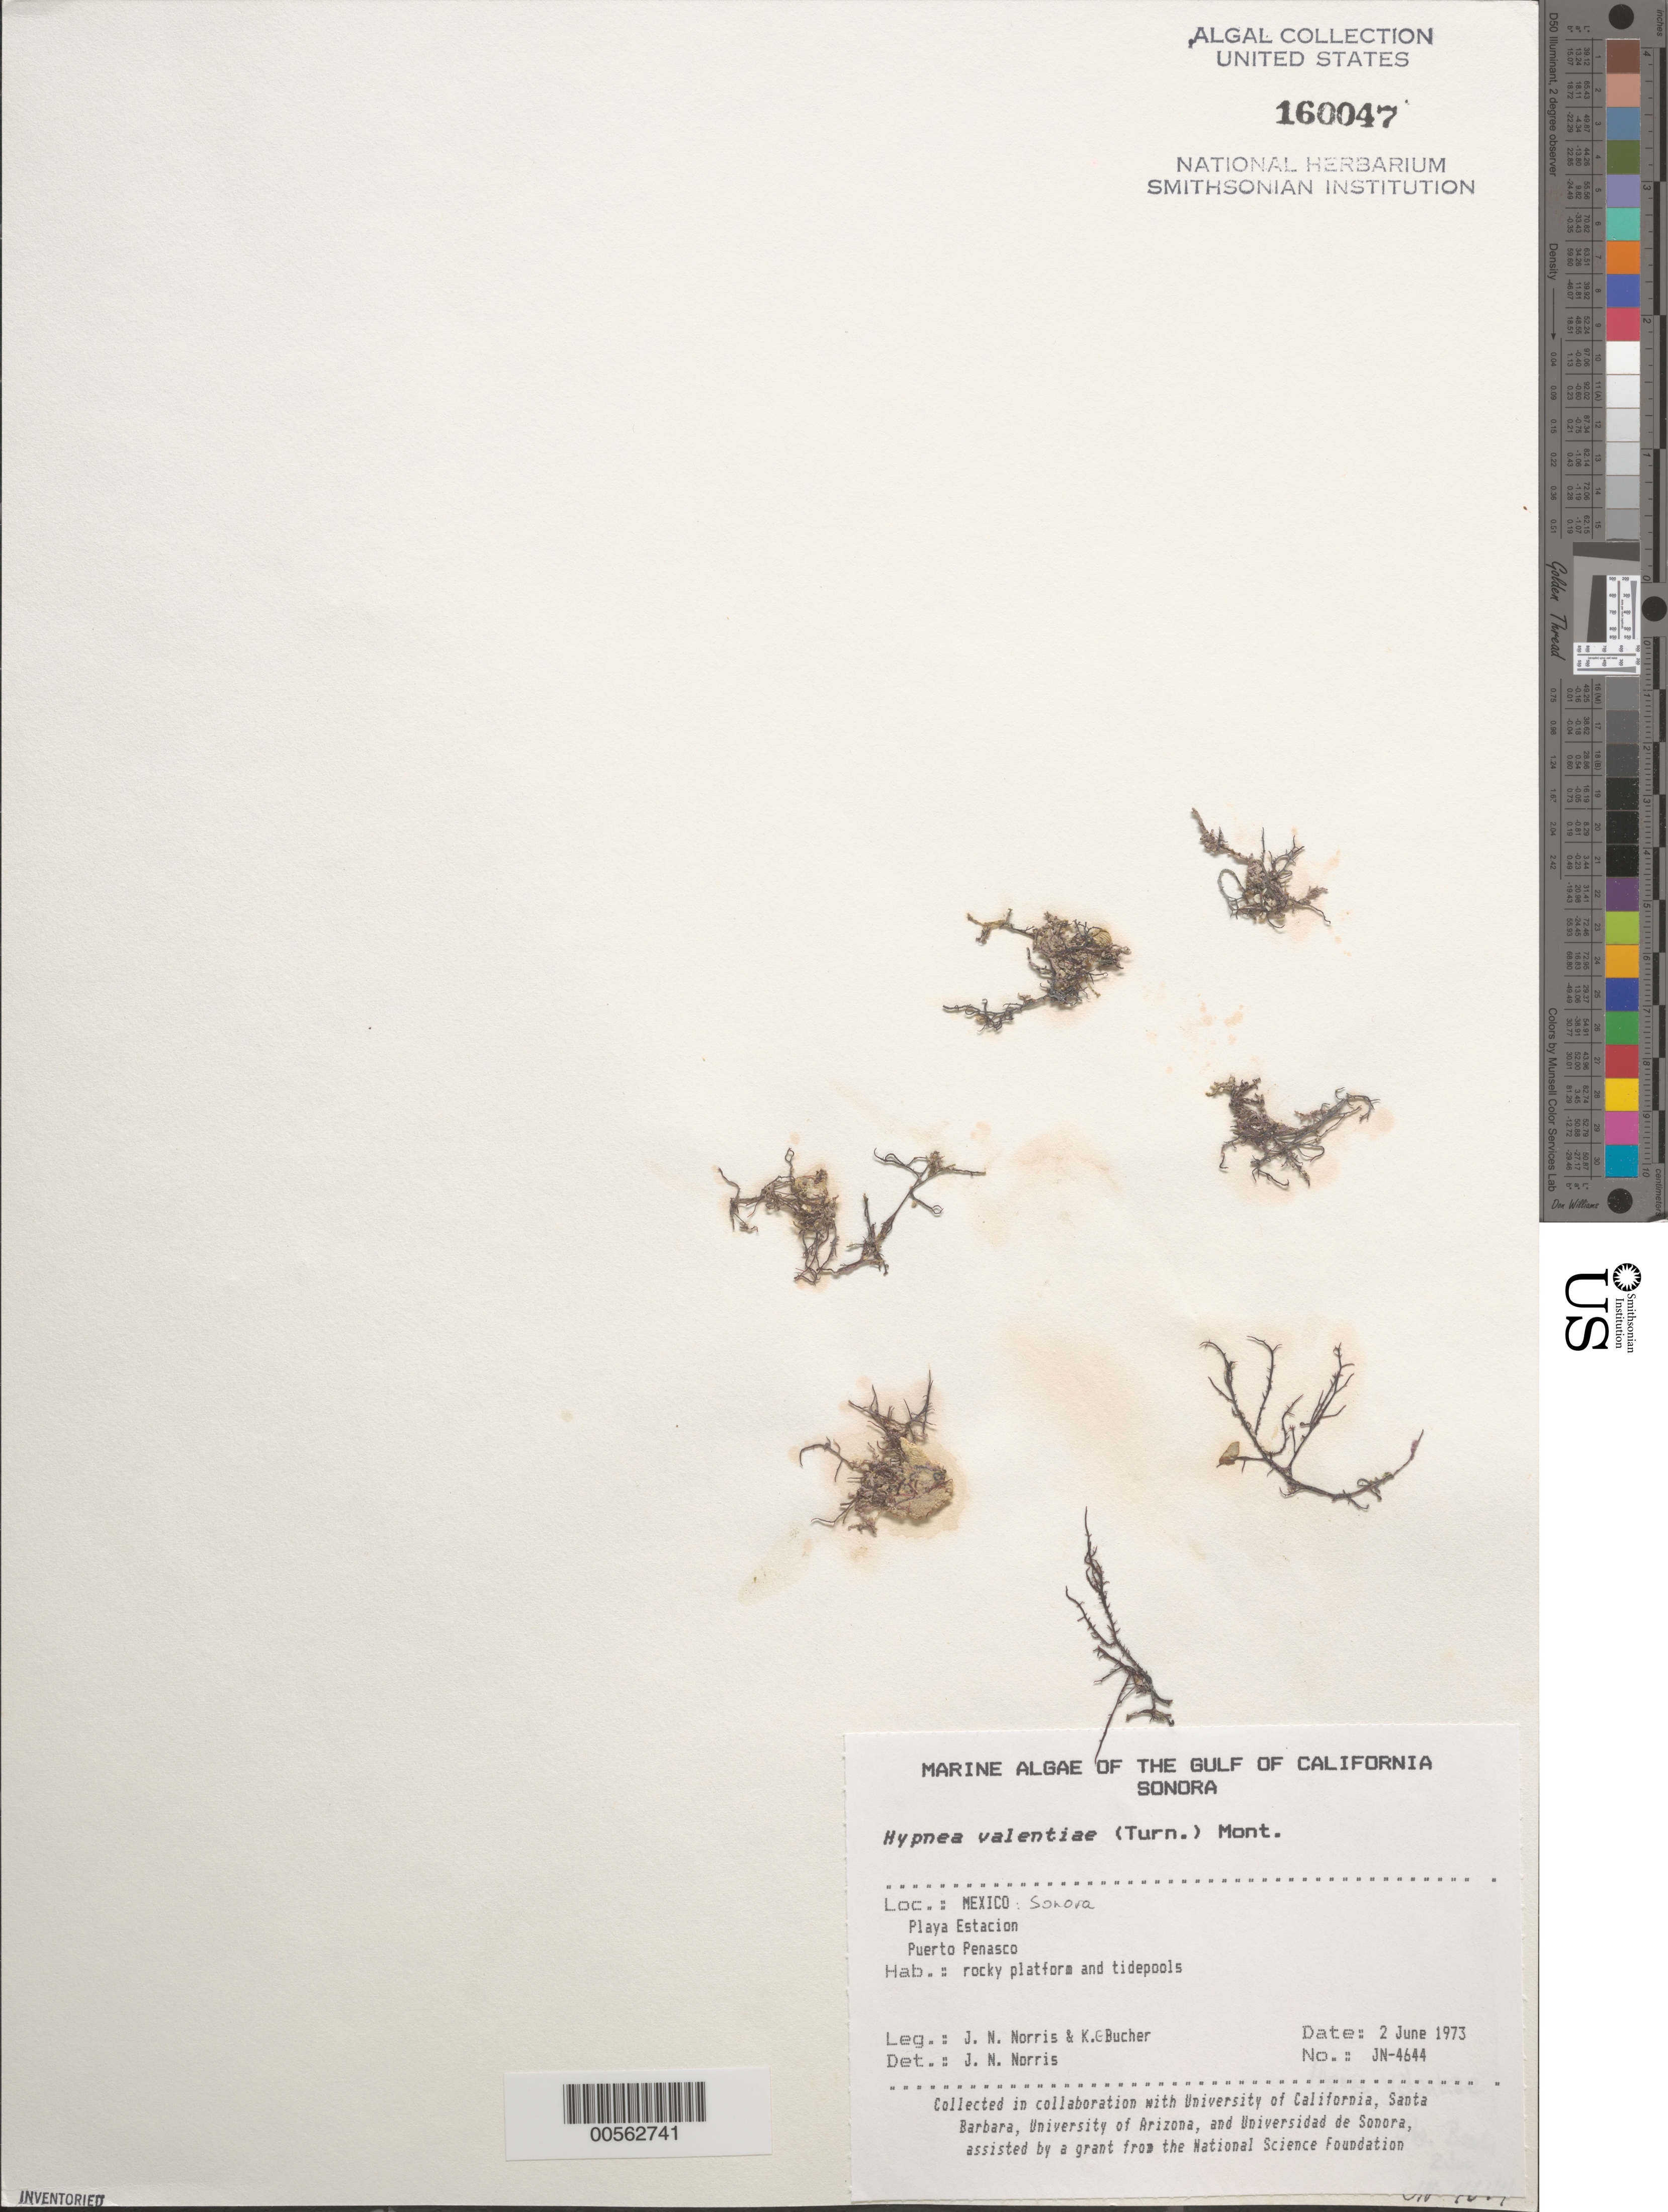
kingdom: Plantae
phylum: Rhodophyta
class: Florideophyceae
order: Gigartinales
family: Cystocloniaceae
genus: Hypnea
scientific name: Hypnea valentiae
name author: (Turner) Mont.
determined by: Norris, James N.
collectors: J. N. Norris & K. E. Bucher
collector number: JN-4644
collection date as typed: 02 Jun 1973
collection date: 1973-06-02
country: Mexico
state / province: Sonora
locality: Playa Estacion, Puerto Penasco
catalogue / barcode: US 160047